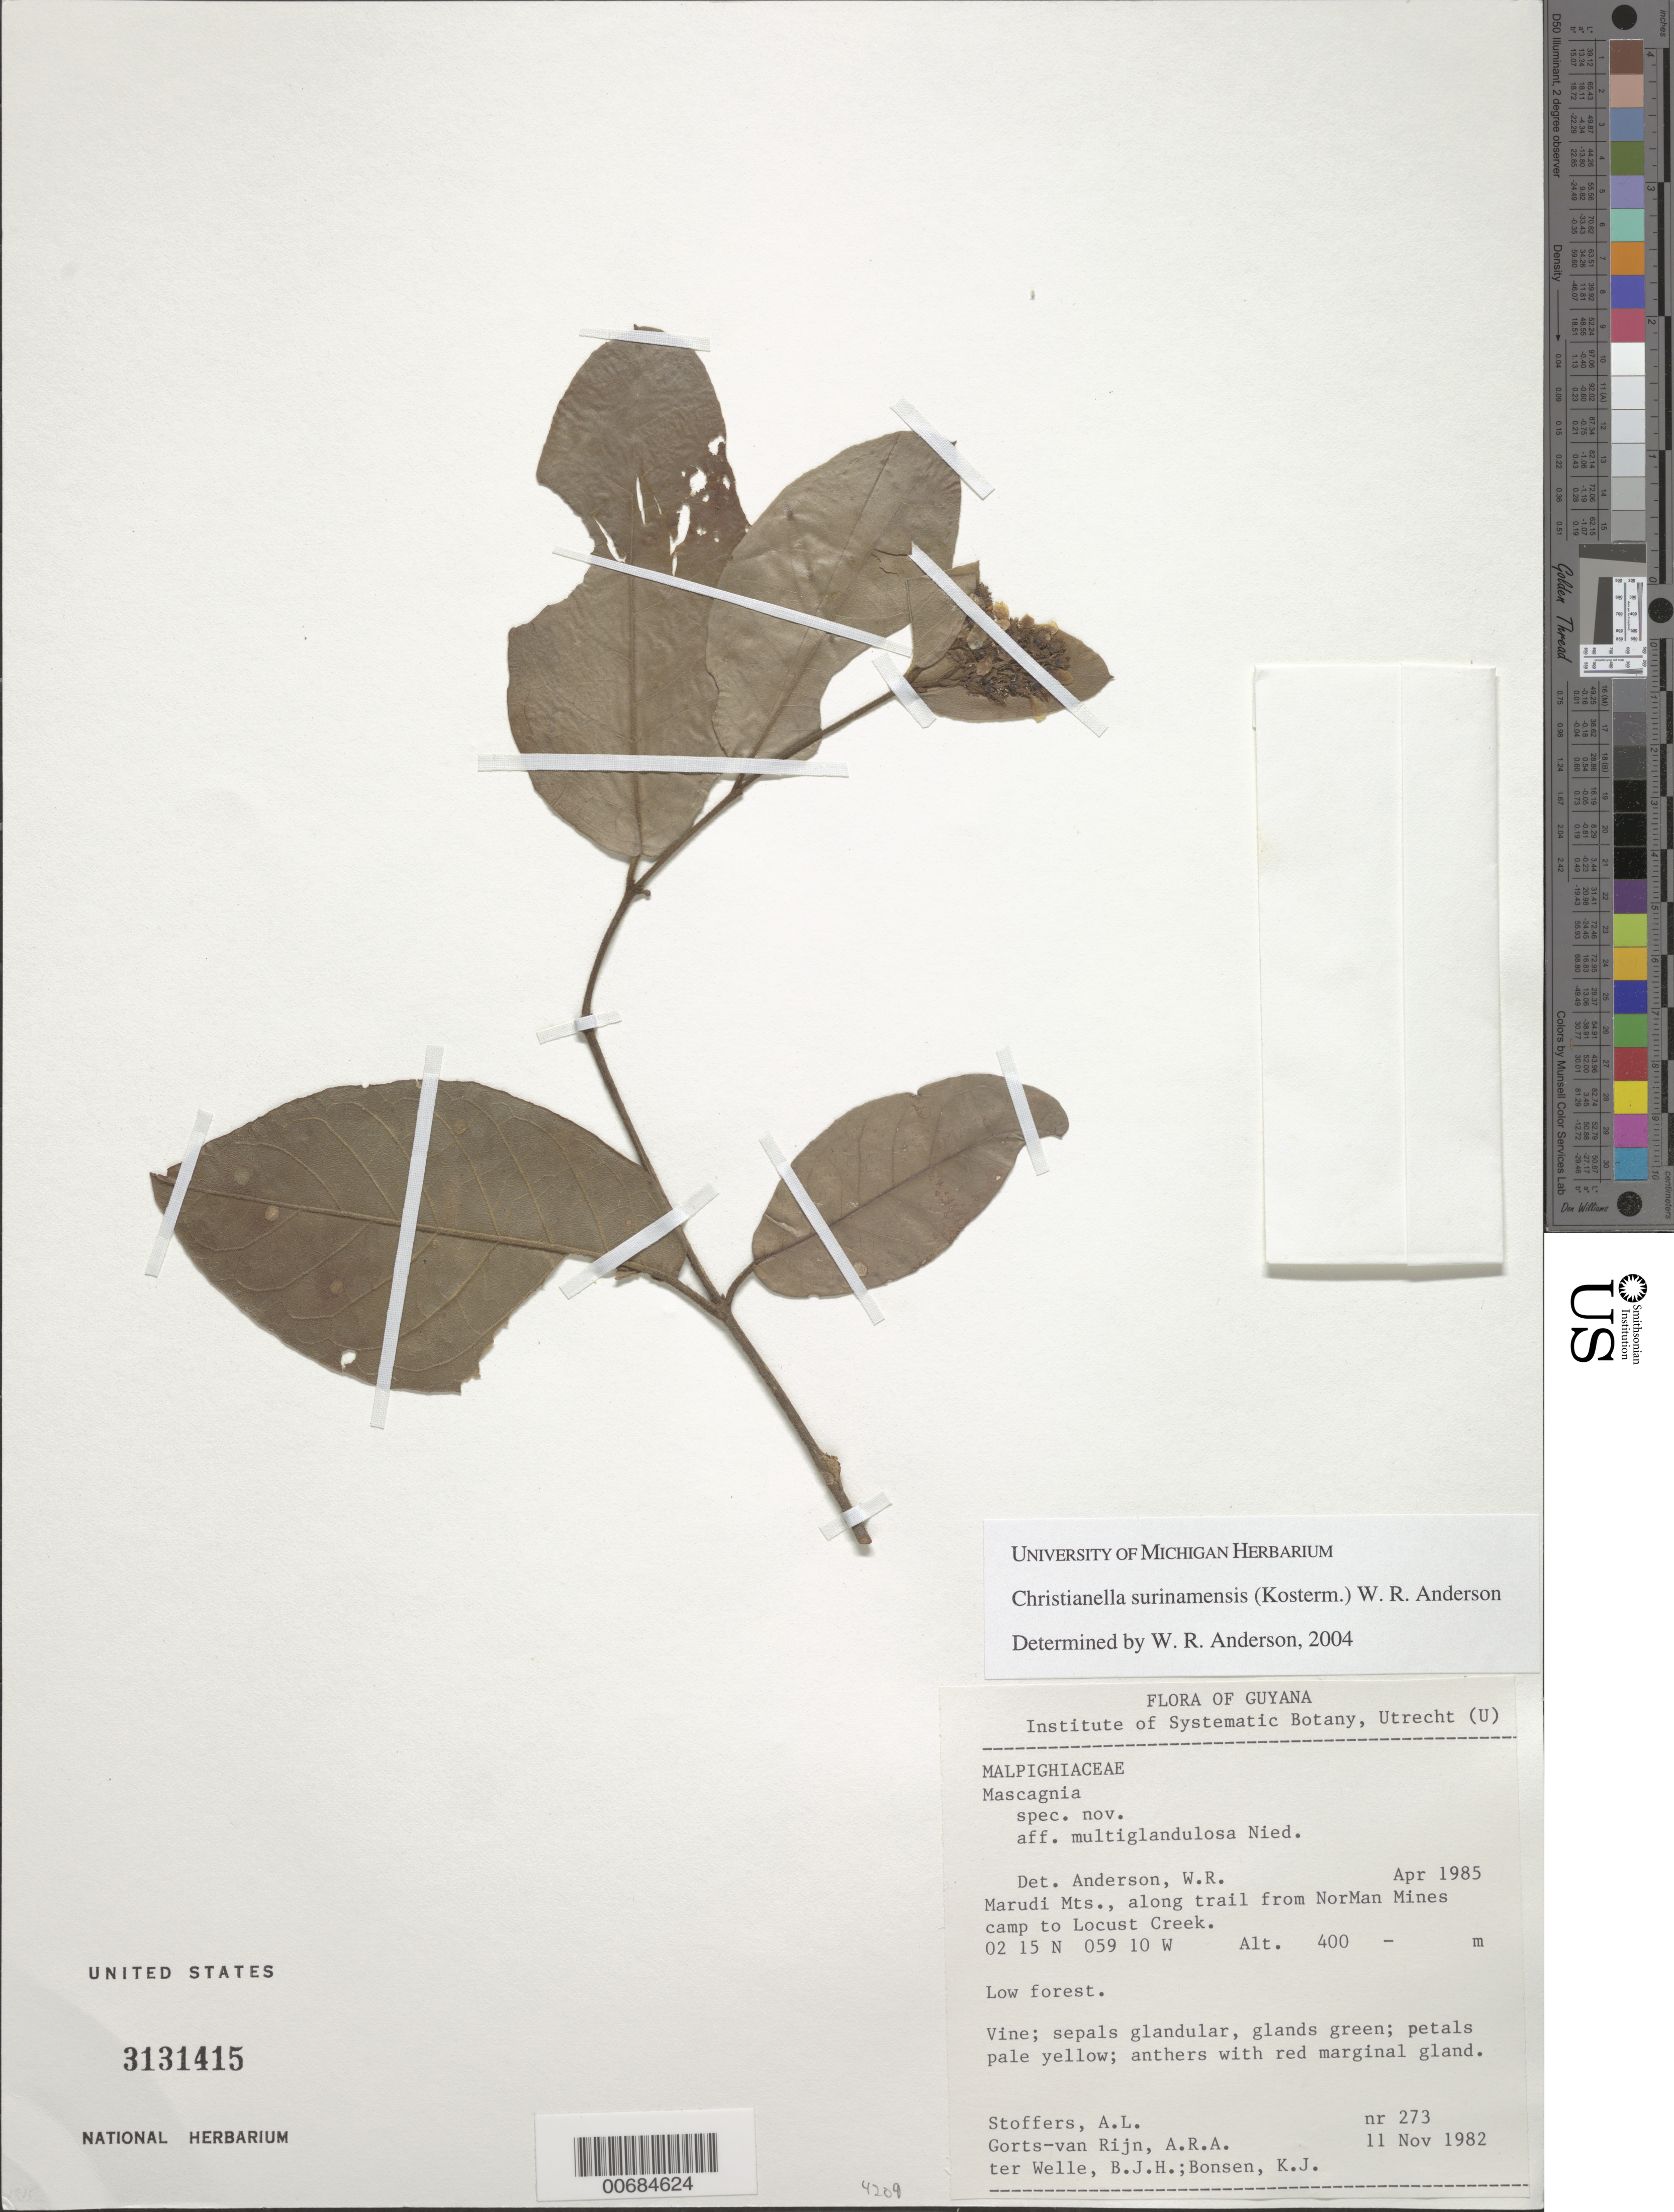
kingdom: Plantae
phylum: Tracheophyta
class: Magnoliopsida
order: Malpighiales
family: Malpighiaceae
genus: Christianella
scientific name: Christianella surinamensis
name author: (Kosterm.) W.R. Anderson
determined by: Anderson, W. R., (MICH), University of Michigan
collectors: A. Stoffers, A. .R. A. Görts-van Rijn, B. Welle & K. Bonsen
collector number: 273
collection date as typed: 11-Nov-82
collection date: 1982-11-11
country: Guyana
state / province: U. Takutu-U. Essequibo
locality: Marudi Mts., along trail from NorMan Mines camp to Locust Creek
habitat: Low forest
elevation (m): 400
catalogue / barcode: US 3131415